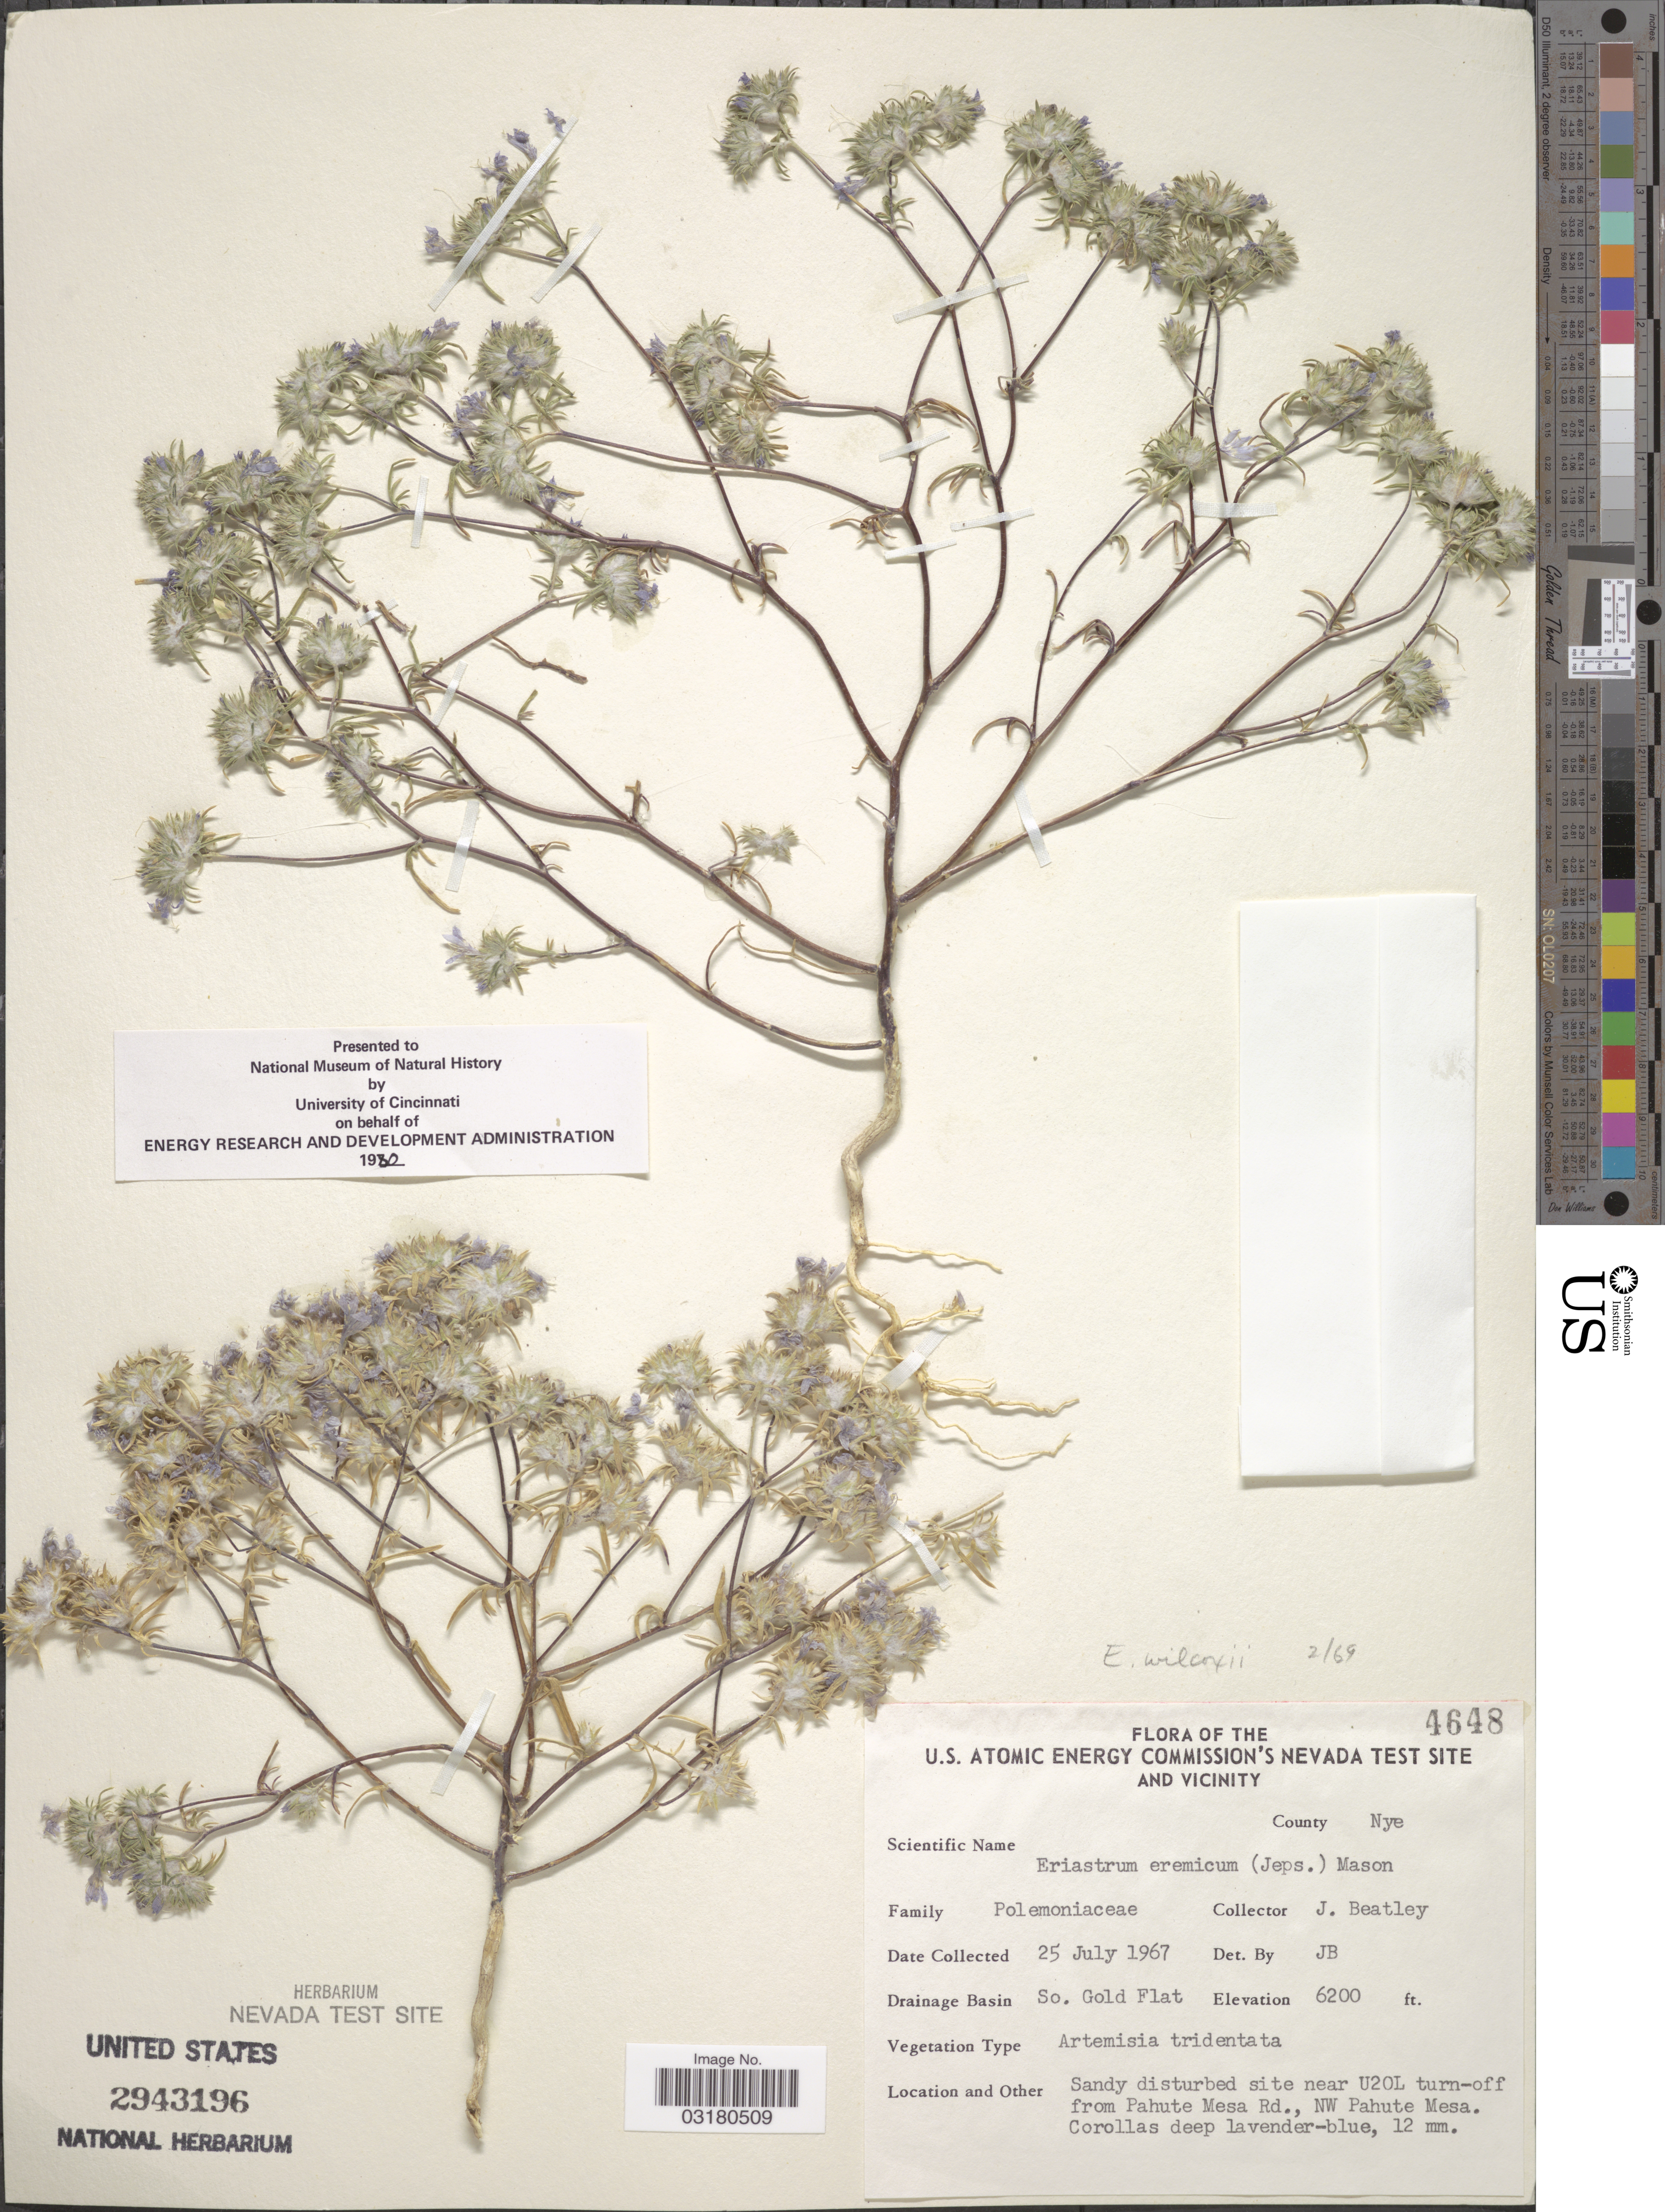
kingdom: Plantae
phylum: Tracheophyta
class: Magnoliopsida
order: Ericales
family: Polemoniaceae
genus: Eriastrum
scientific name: Eriastrum wilcoxii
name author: (A. Nelson) H. Mason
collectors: J. C. Beatley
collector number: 4648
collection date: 1967-07-25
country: United States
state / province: Nevada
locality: U.S. Atomic Energy Commission's Nevada Test Site and Vicinity. County Nye. Drainage Basin So. Gold Flat. Site near U20L turn-off from Pahute Mesa Rd., NW Pahute Mesa.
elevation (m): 1890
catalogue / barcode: US 2943196